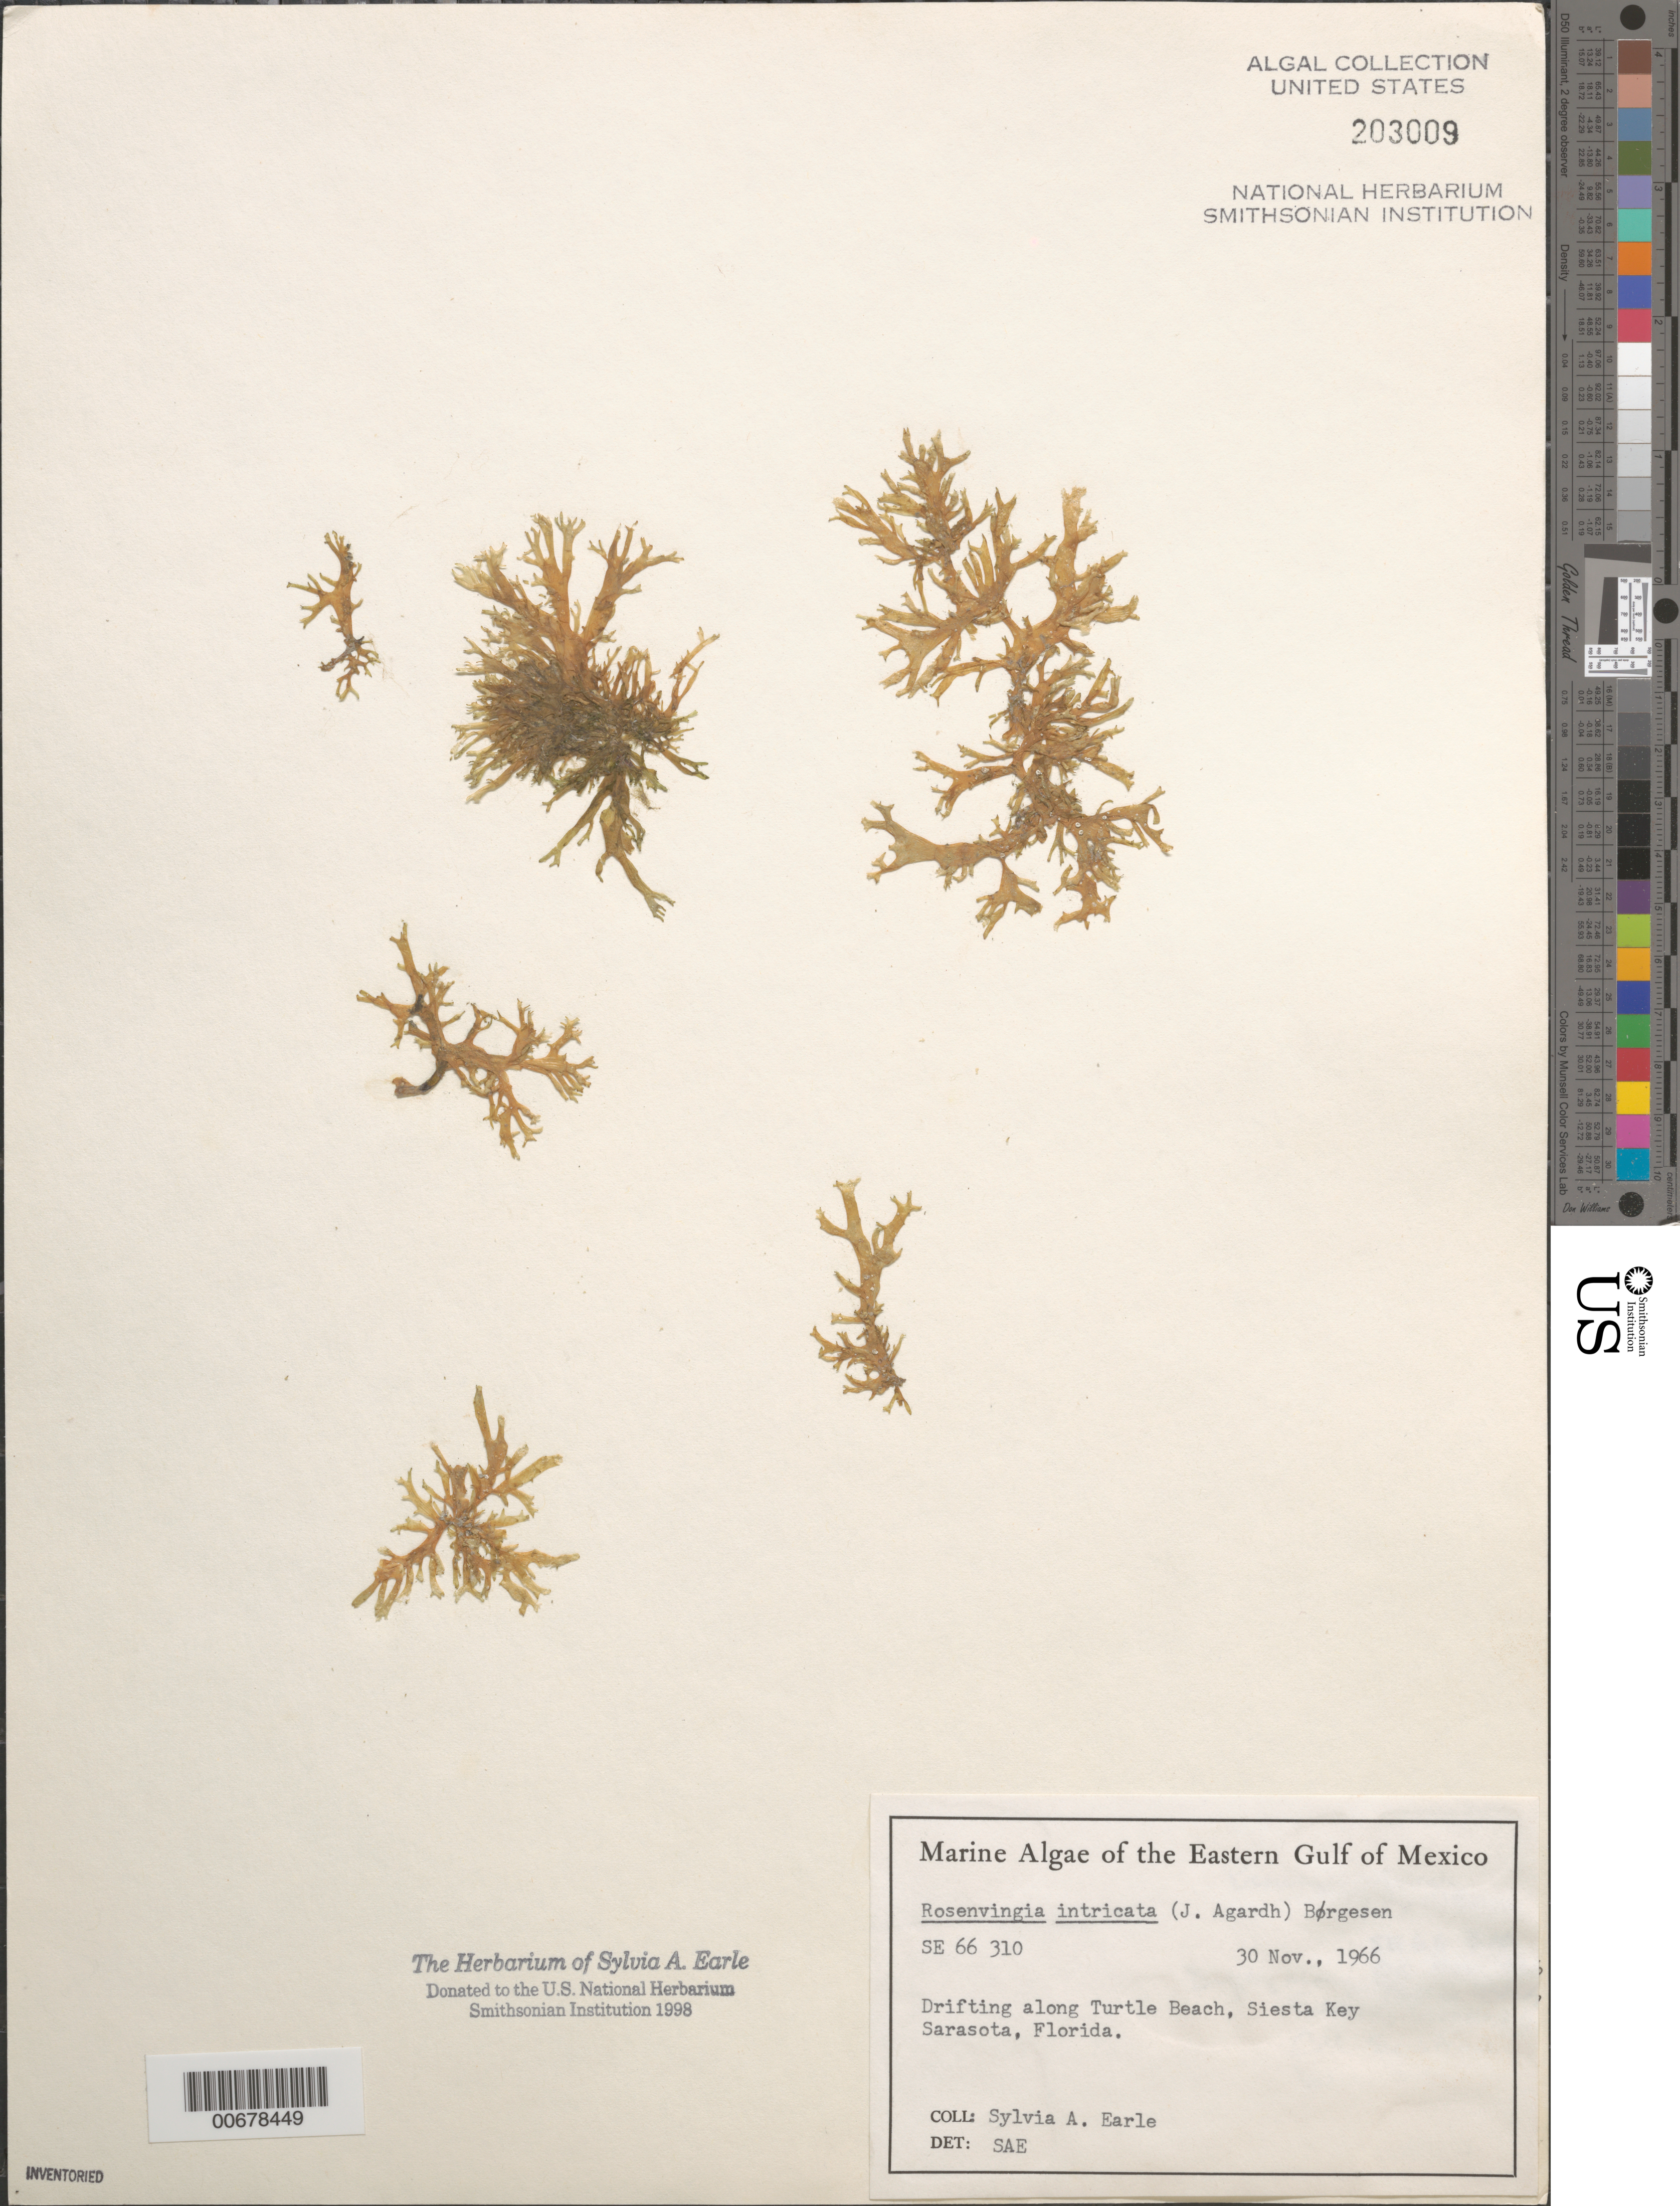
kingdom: Chromista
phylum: Ochrophyta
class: Phaeophyceae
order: Scytosiphonales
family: Scytosiphonaceae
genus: Rosenvingea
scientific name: Rosenvingea endiviifolia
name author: (Martius) M.J. Wynne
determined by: Algae name updating Project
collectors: S. A. Earle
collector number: SE 66310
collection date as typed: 30 Nov 1966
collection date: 1966-11-30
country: United States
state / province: Florida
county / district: Sarasota County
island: Siesta Key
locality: Turtle Beach, Sarasota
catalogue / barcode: US 203009